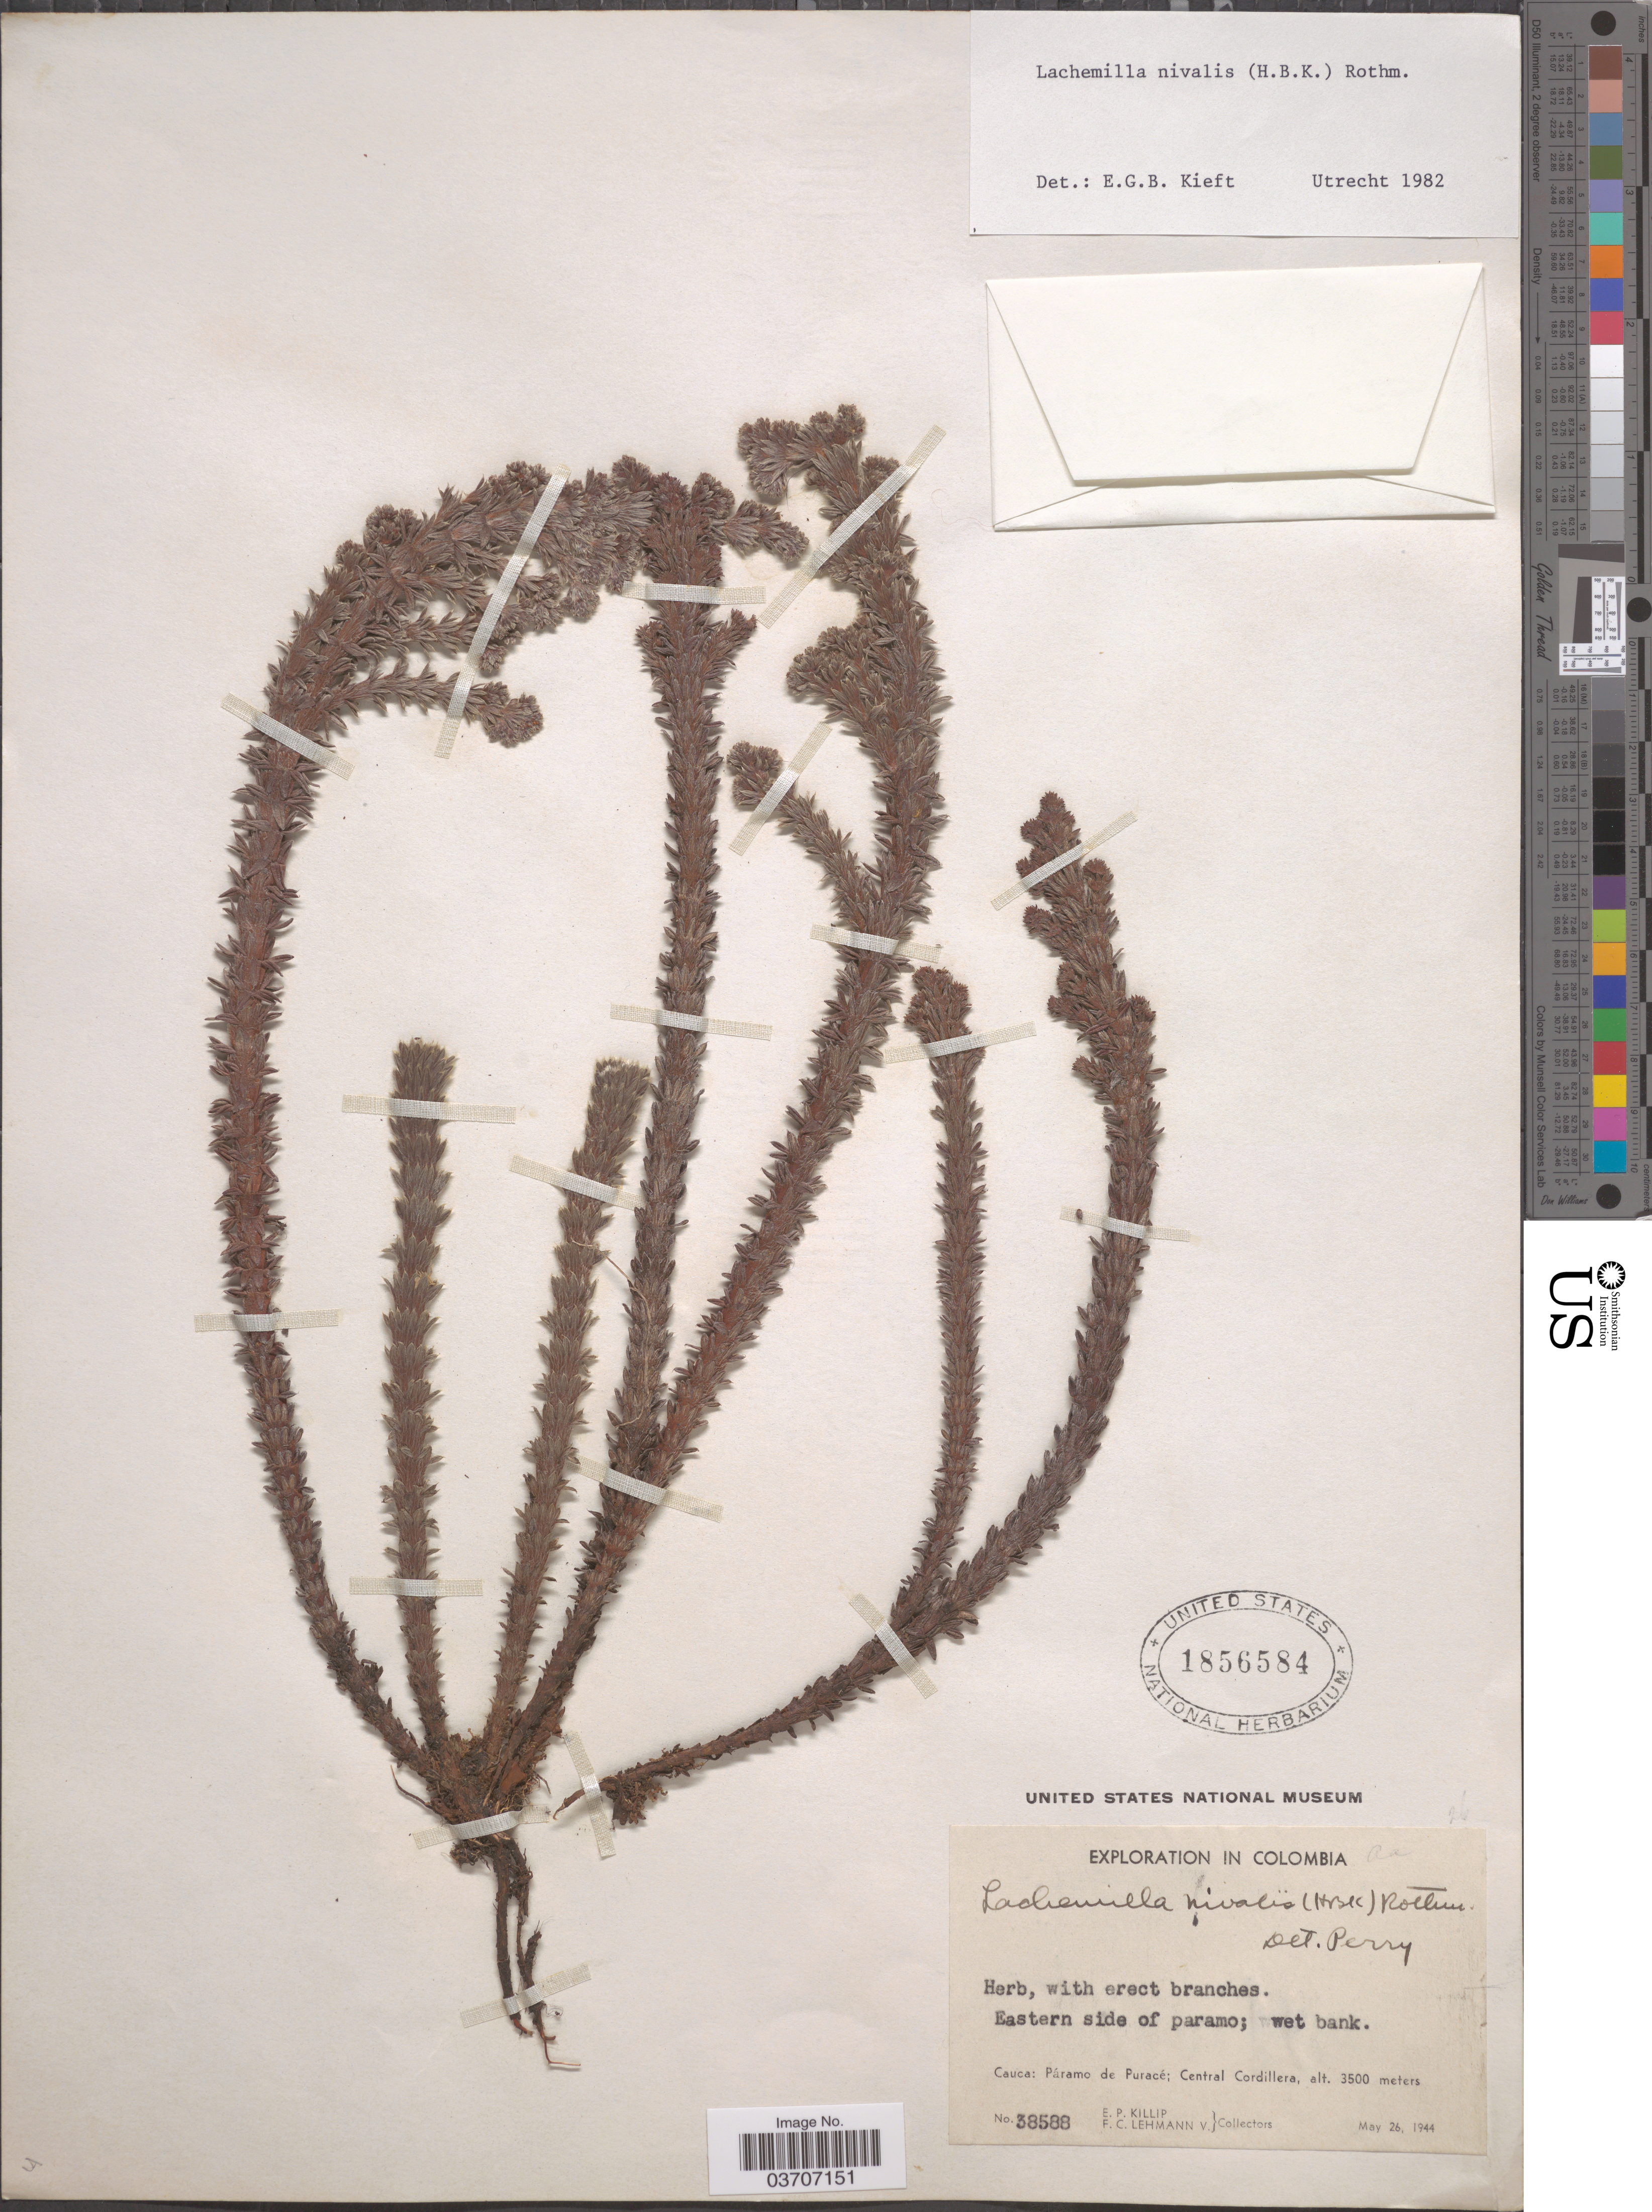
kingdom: Plantae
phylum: Tracheophyta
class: Magnoliopsida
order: Rosales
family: Rosaceae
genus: Lachemilla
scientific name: Lachemilla nivalis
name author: (Kunth) Rothm.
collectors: E. P. Killip & F. Lehmann v.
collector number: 38588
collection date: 1944-05-26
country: Colombia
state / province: Cauca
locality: Páramo de Puracé; Central Cordillera.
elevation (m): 3500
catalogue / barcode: US 1856584